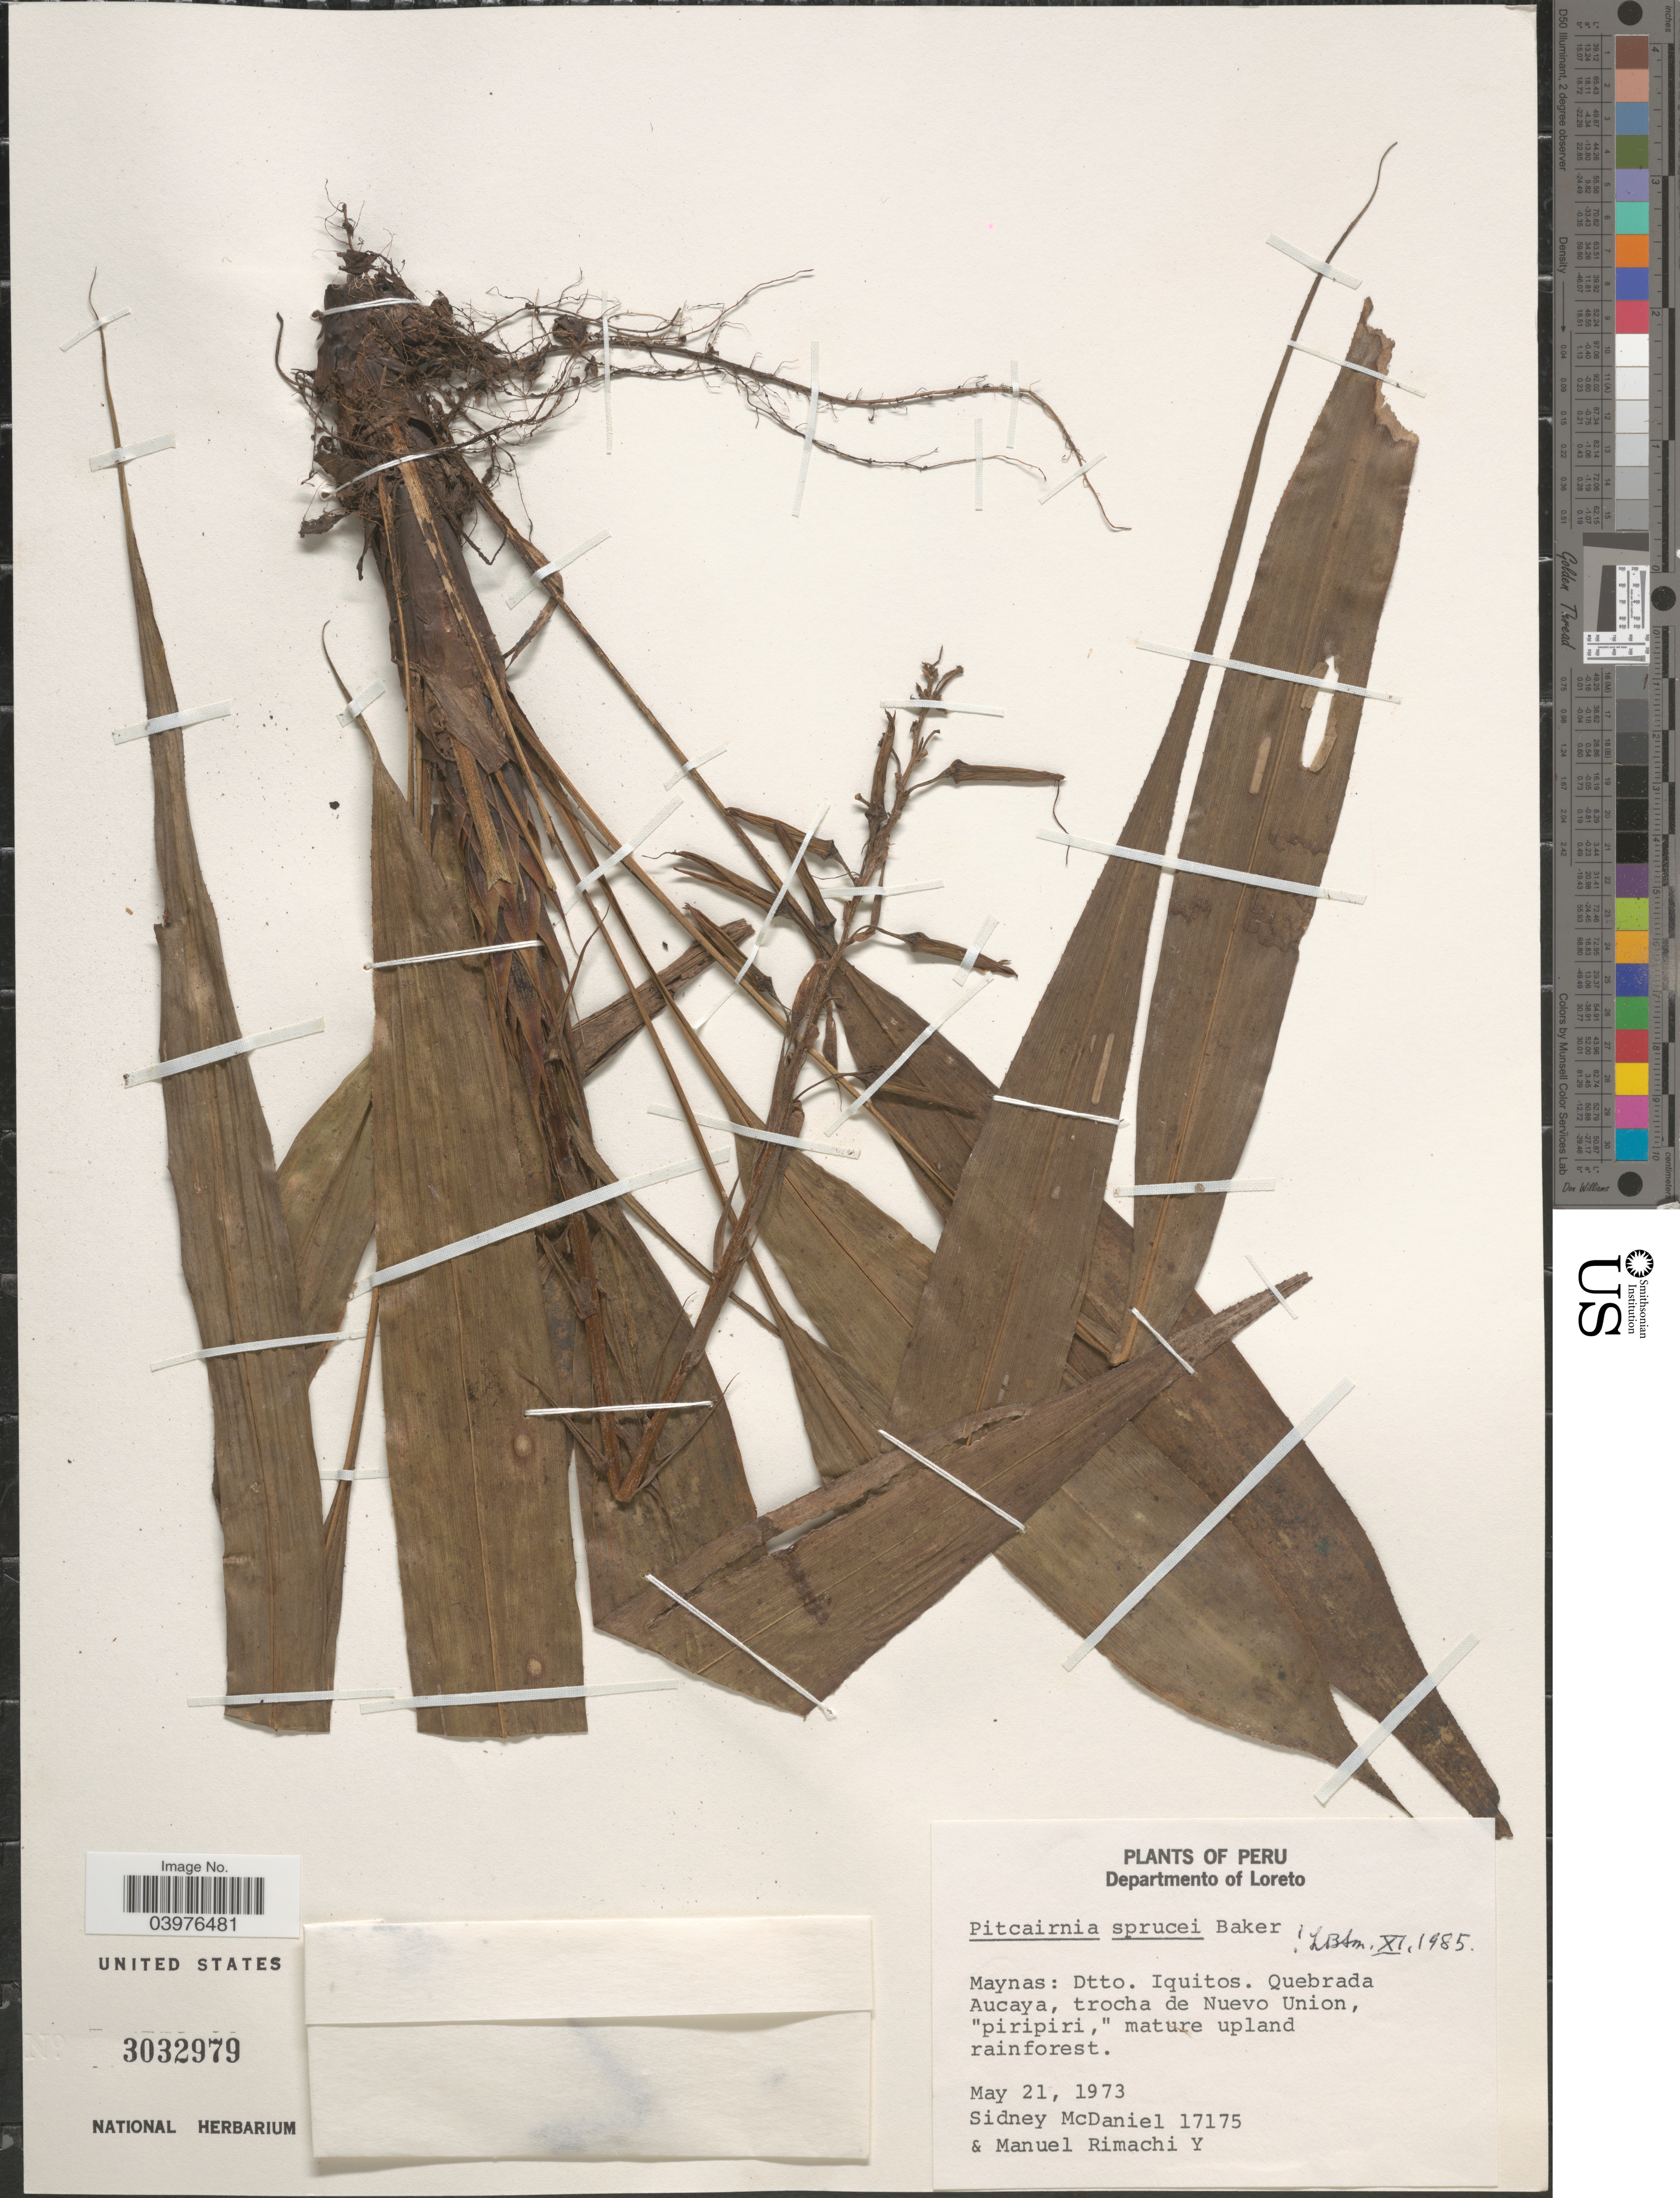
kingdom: Plantae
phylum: Tracheophyta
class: Liliopsida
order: Poales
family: Bromeliaceae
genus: Pitcairnia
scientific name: Pitcairnia sprucei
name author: Baker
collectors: S. McDaniel & M. Rimachi Y.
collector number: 17175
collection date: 1973-05-21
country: Peru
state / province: Loreto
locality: Departmento of Loreto. Maynas: Dtto. Iquitos. Quebrada Aucaya, trocha de Nuevo Union.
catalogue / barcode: US 3032979